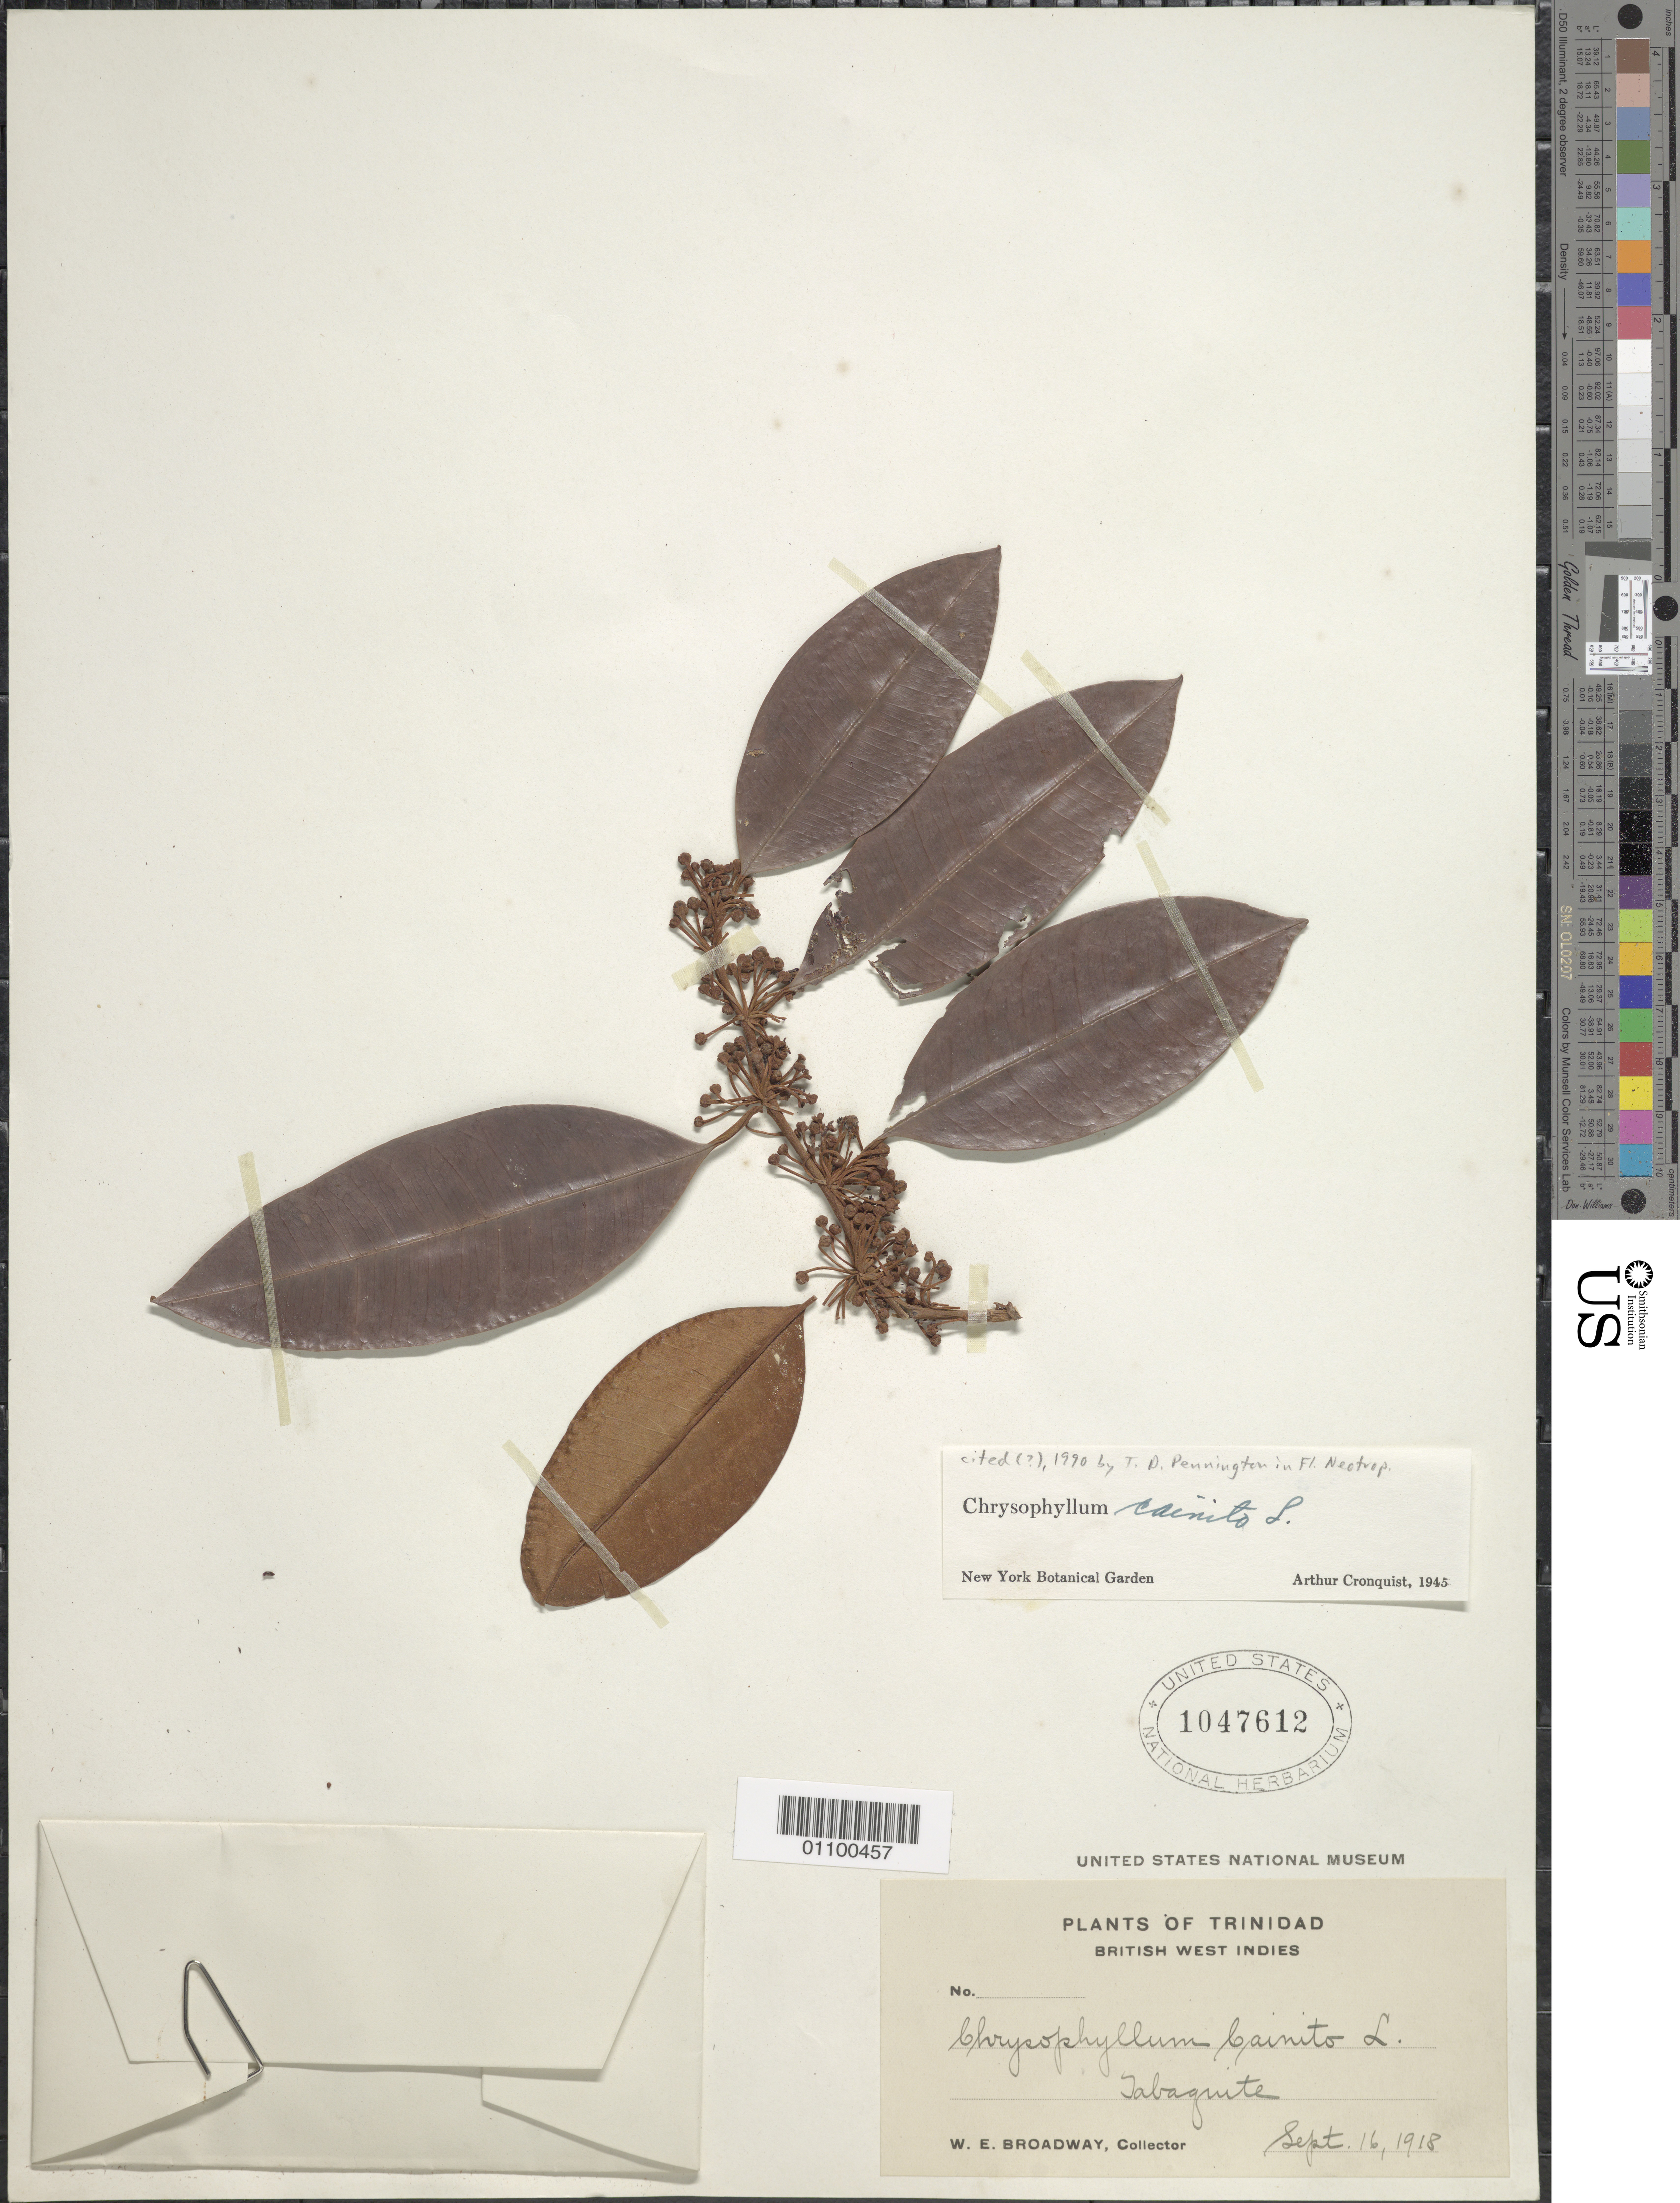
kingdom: Plantae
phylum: Tracheophyta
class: Magnoliopsida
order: Ericales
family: Sapotaceae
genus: Chrysophyllum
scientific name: Chrysophyllum cainito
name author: L.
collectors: W. E. Broadway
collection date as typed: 16 Sep 1918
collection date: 1918-09-16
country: Trinidad and Tobago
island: Trinidad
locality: Tabaquite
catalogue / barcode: US 1047612